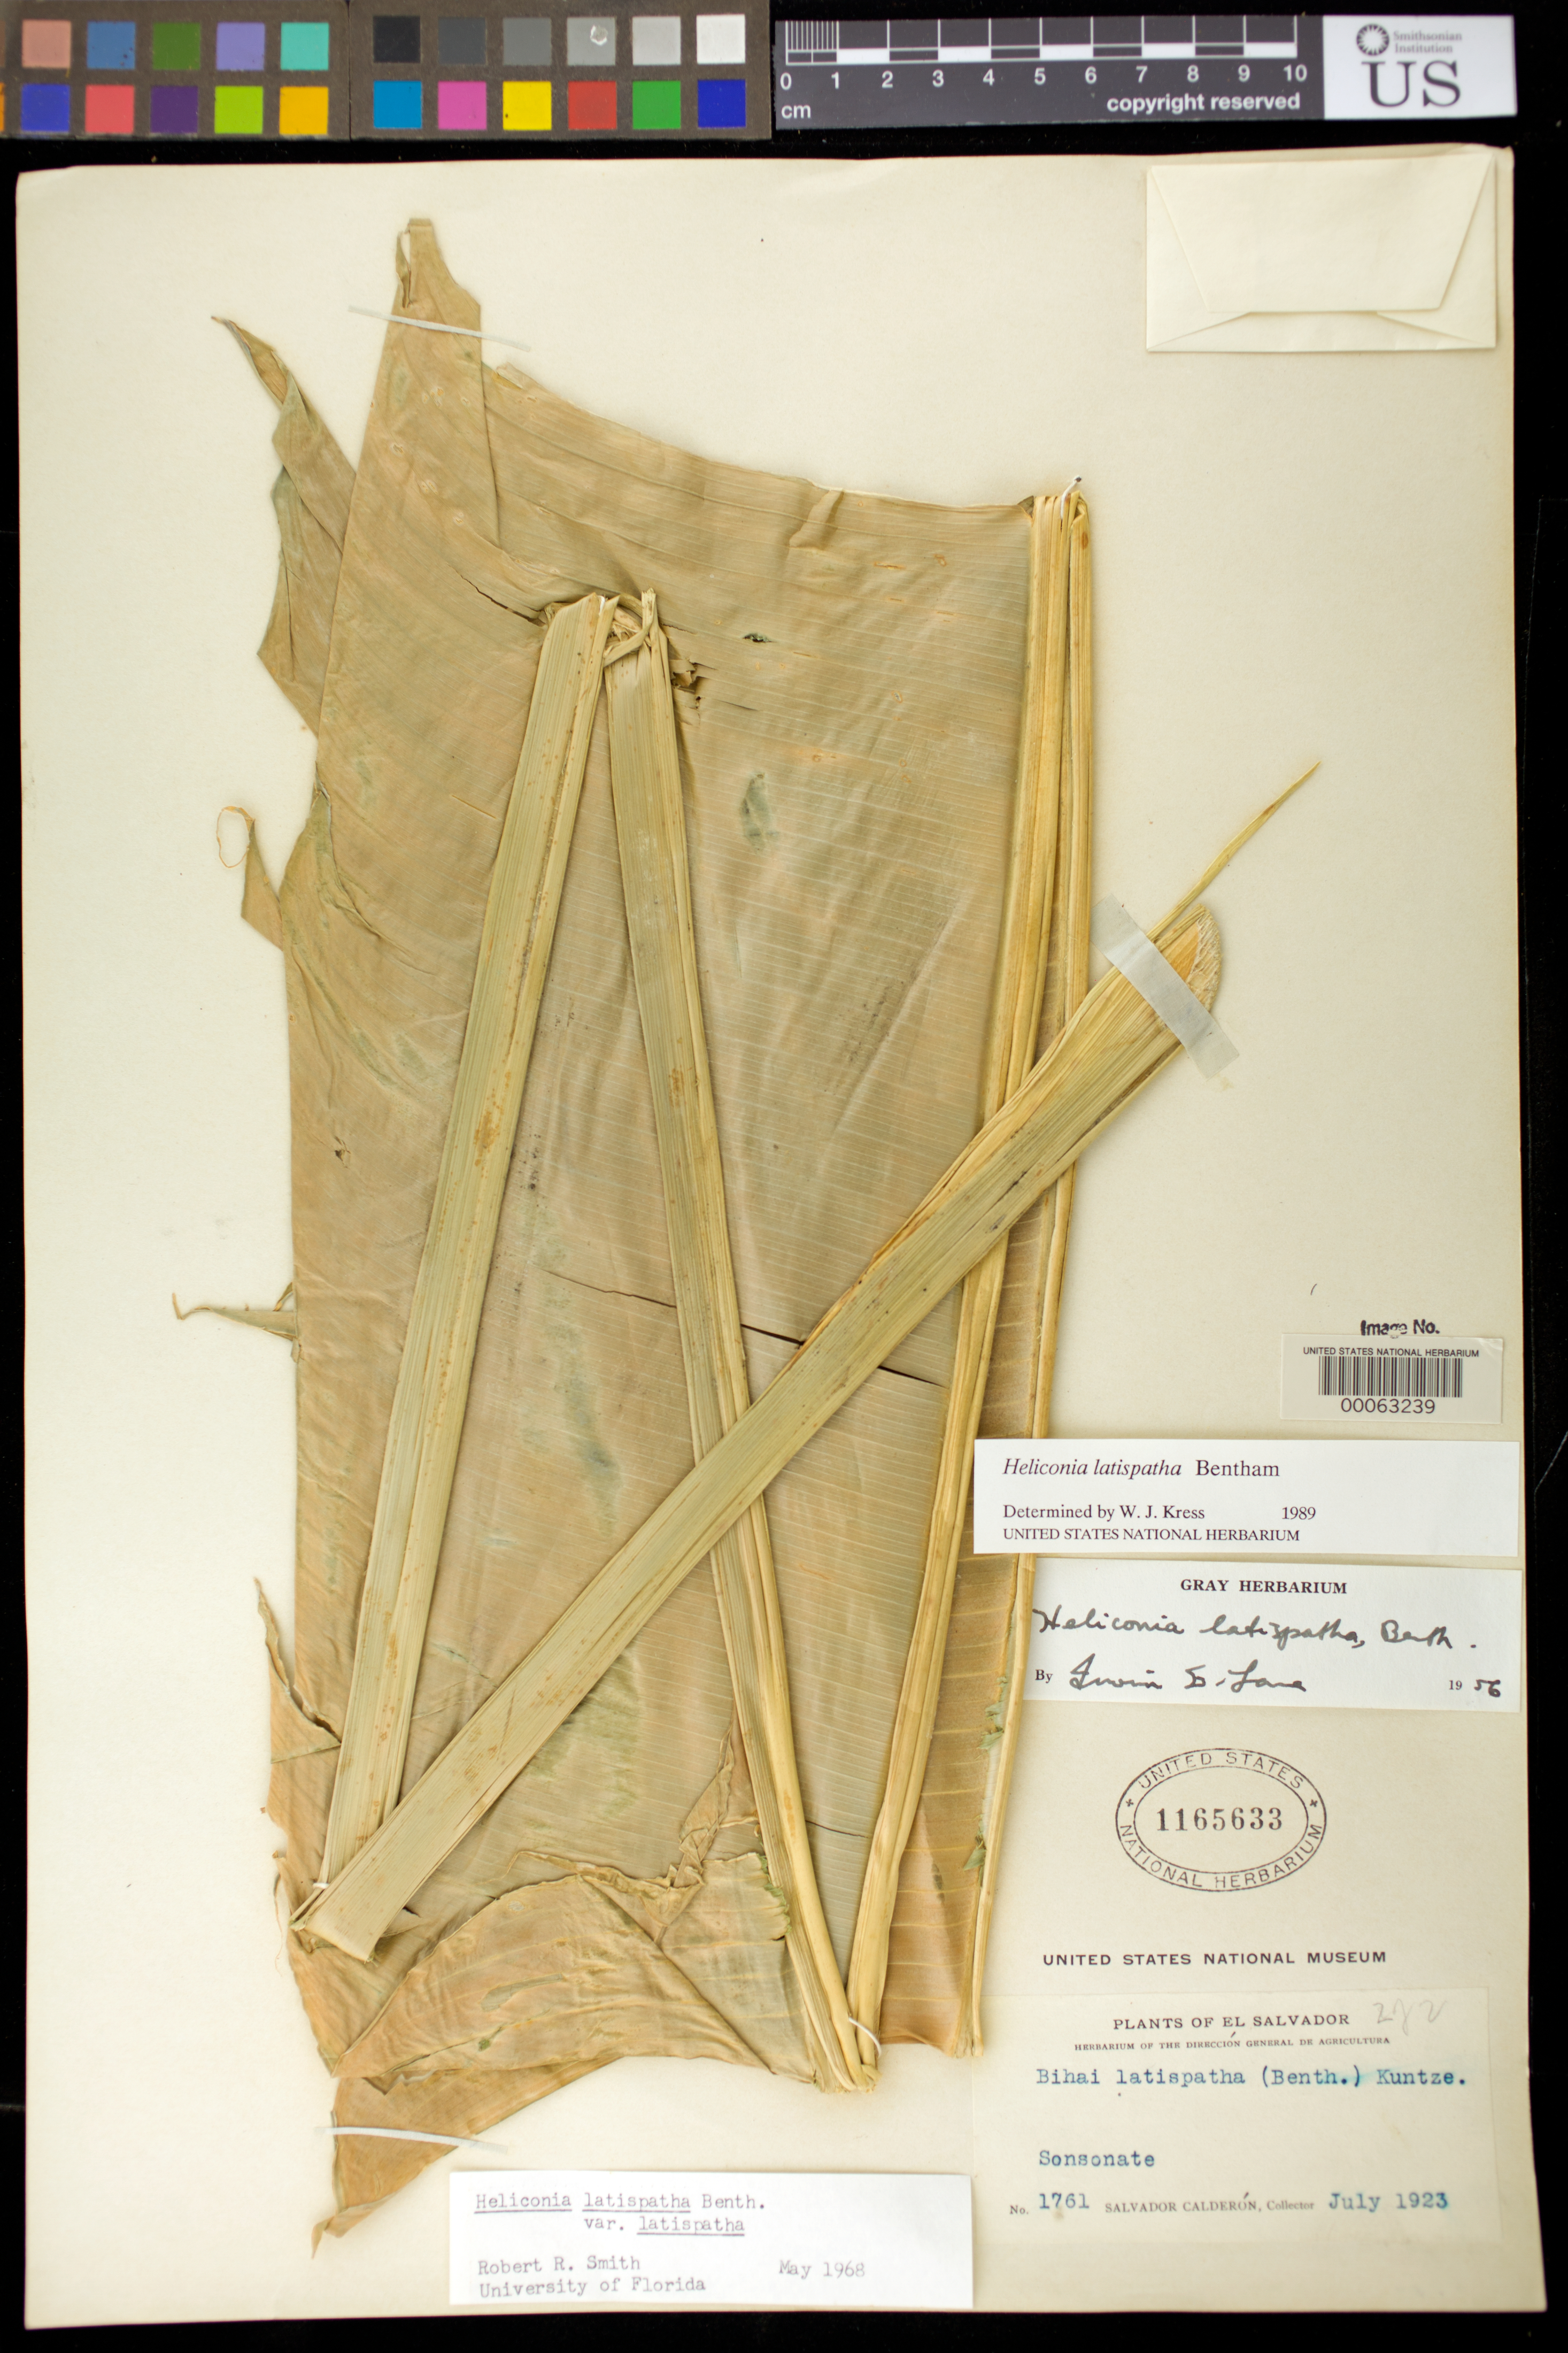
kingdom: Plantae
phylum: Tracheophyta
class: Liliopsida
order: Zingiberales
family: Heliconiaceae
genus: Heliconia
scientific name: Heliconia latispatha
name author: Benth.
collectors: S. Calderón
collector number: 1761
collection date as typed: Jul 1923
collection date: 1923-07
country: El Salvador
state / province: Sonsonate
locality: Sonsonate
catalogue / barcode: US 1165633